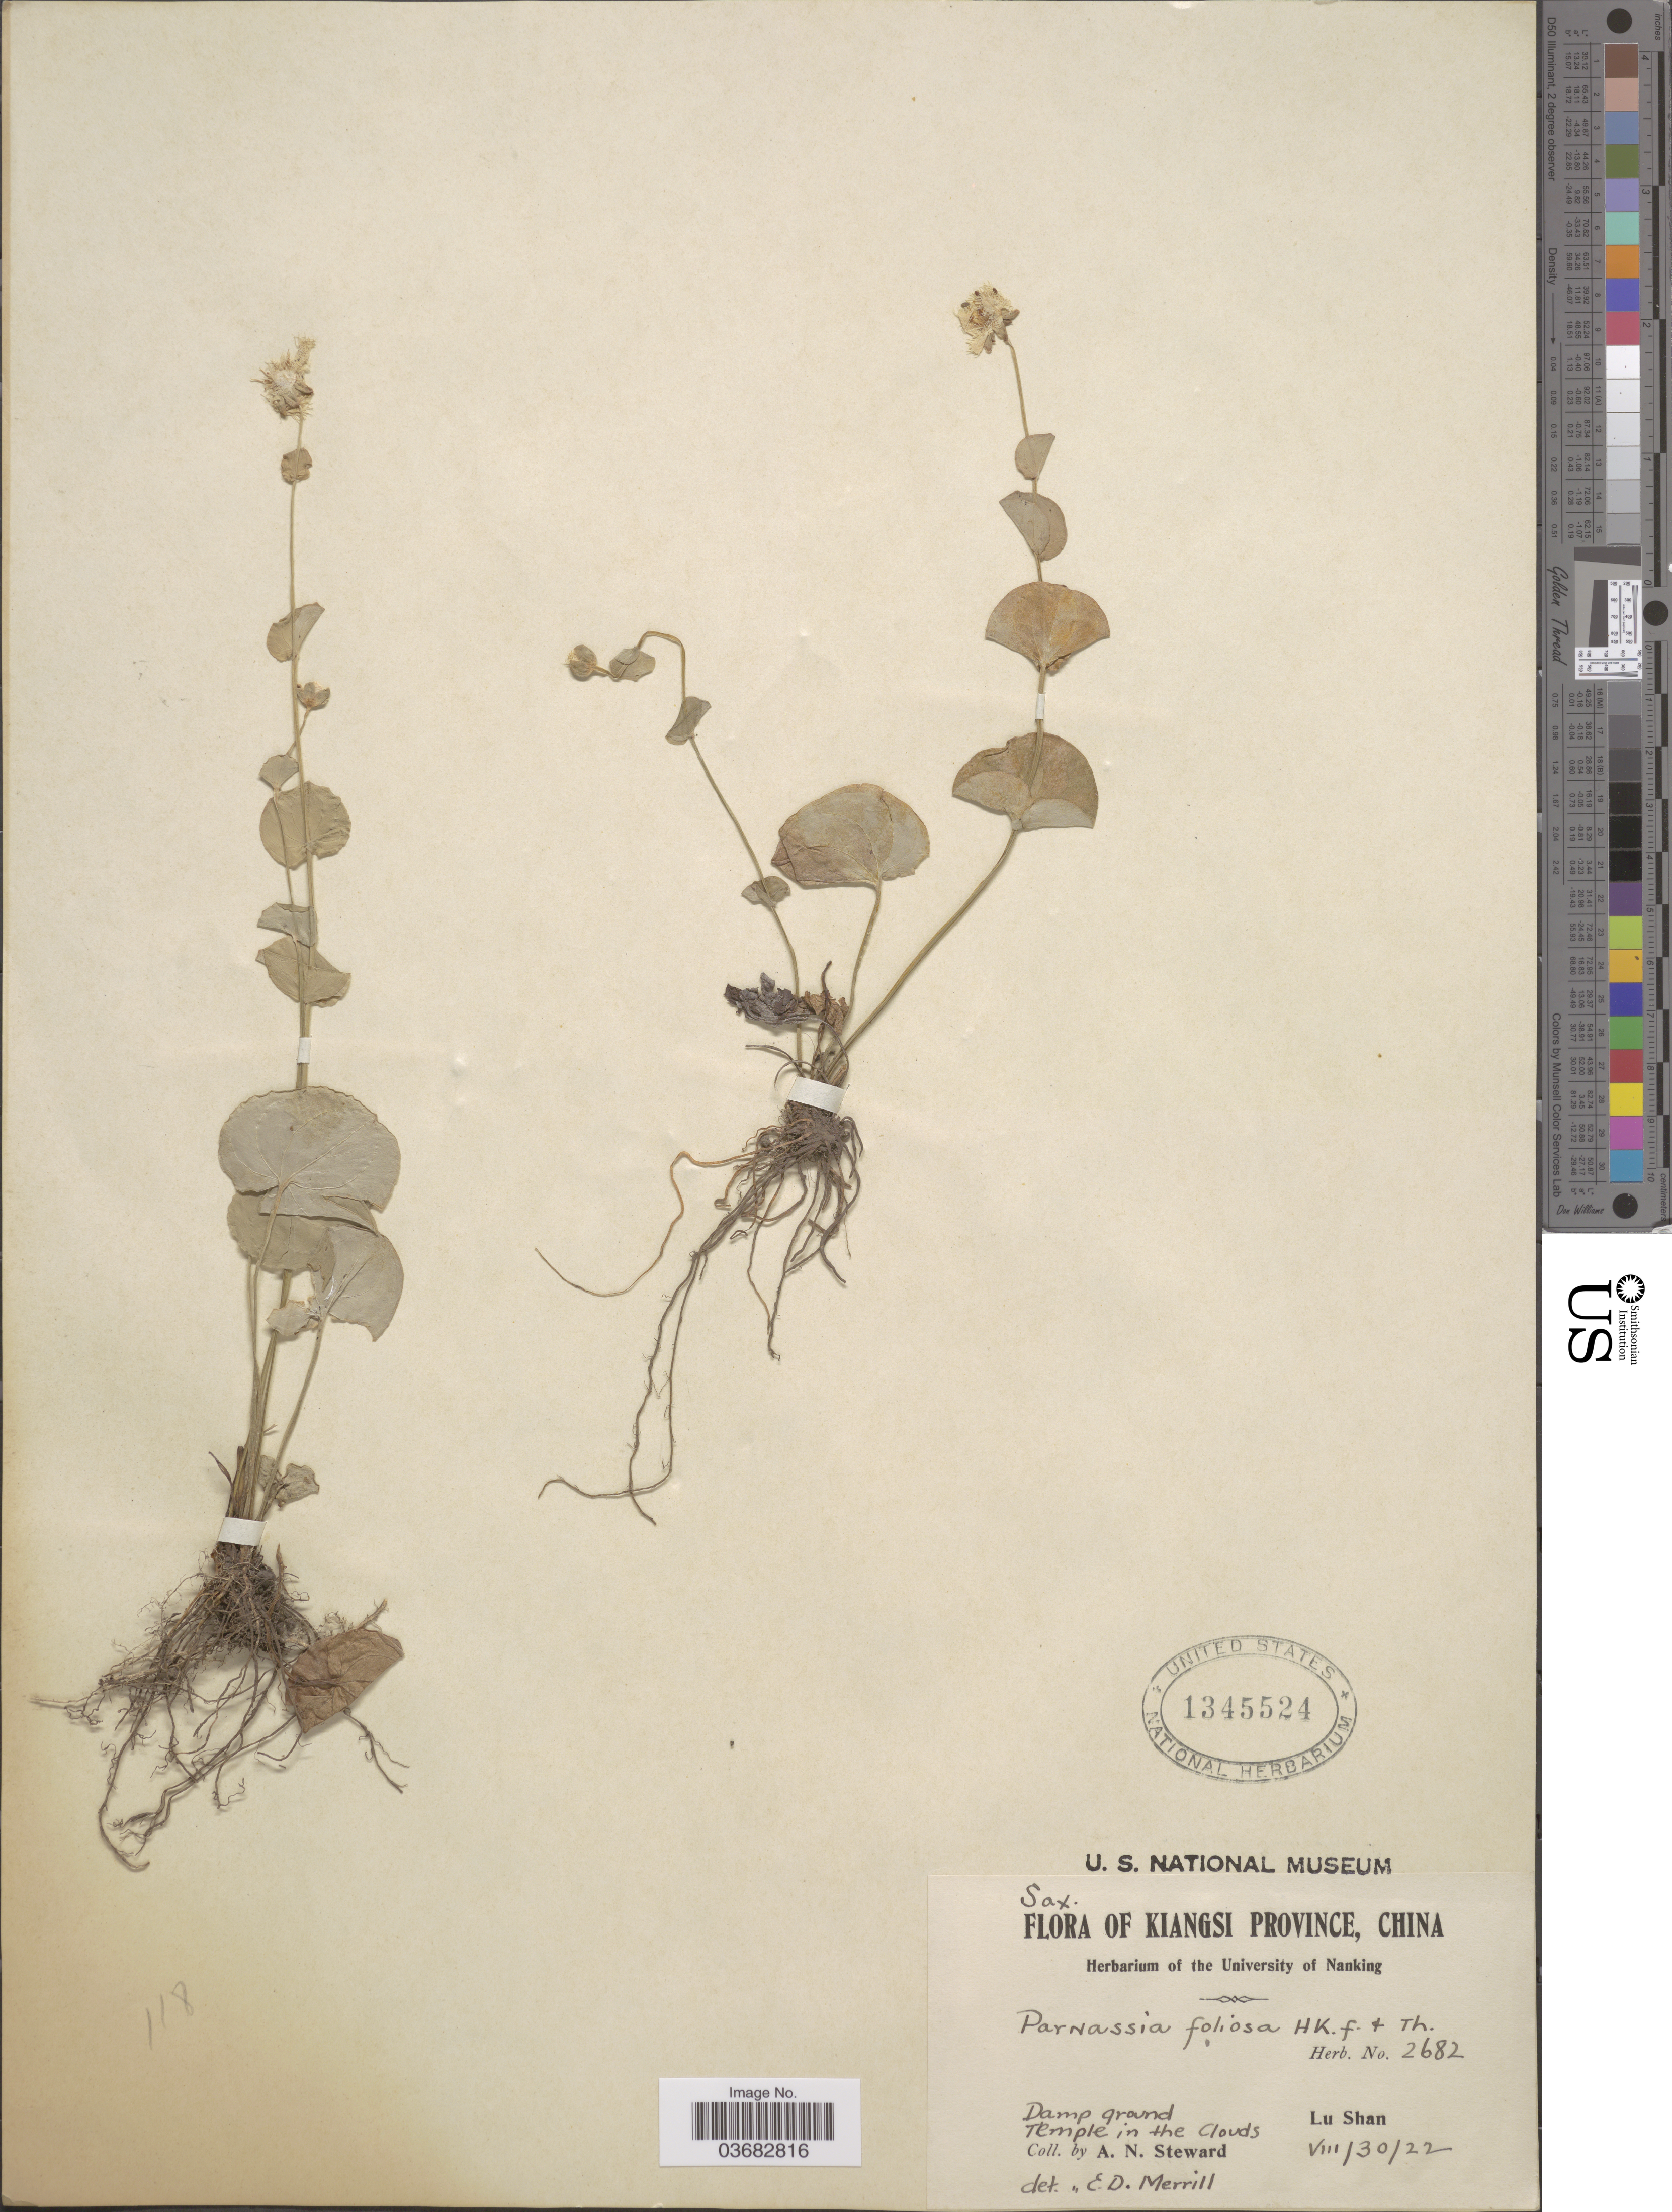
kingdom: Plantae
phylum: Tracheophyta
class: Magnoliopsida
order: Celastrales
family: Parnassiaceae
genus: Parnassia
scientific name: Parnassia foliosa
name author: Hook. f. & Thomson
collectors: A. N. Steward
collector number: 2682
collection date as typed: Transcribed d/m/y: 30/8/22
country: China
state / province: Jiangxi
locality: Kiangsi Province. Lu Shan.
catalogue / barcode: US 1345524